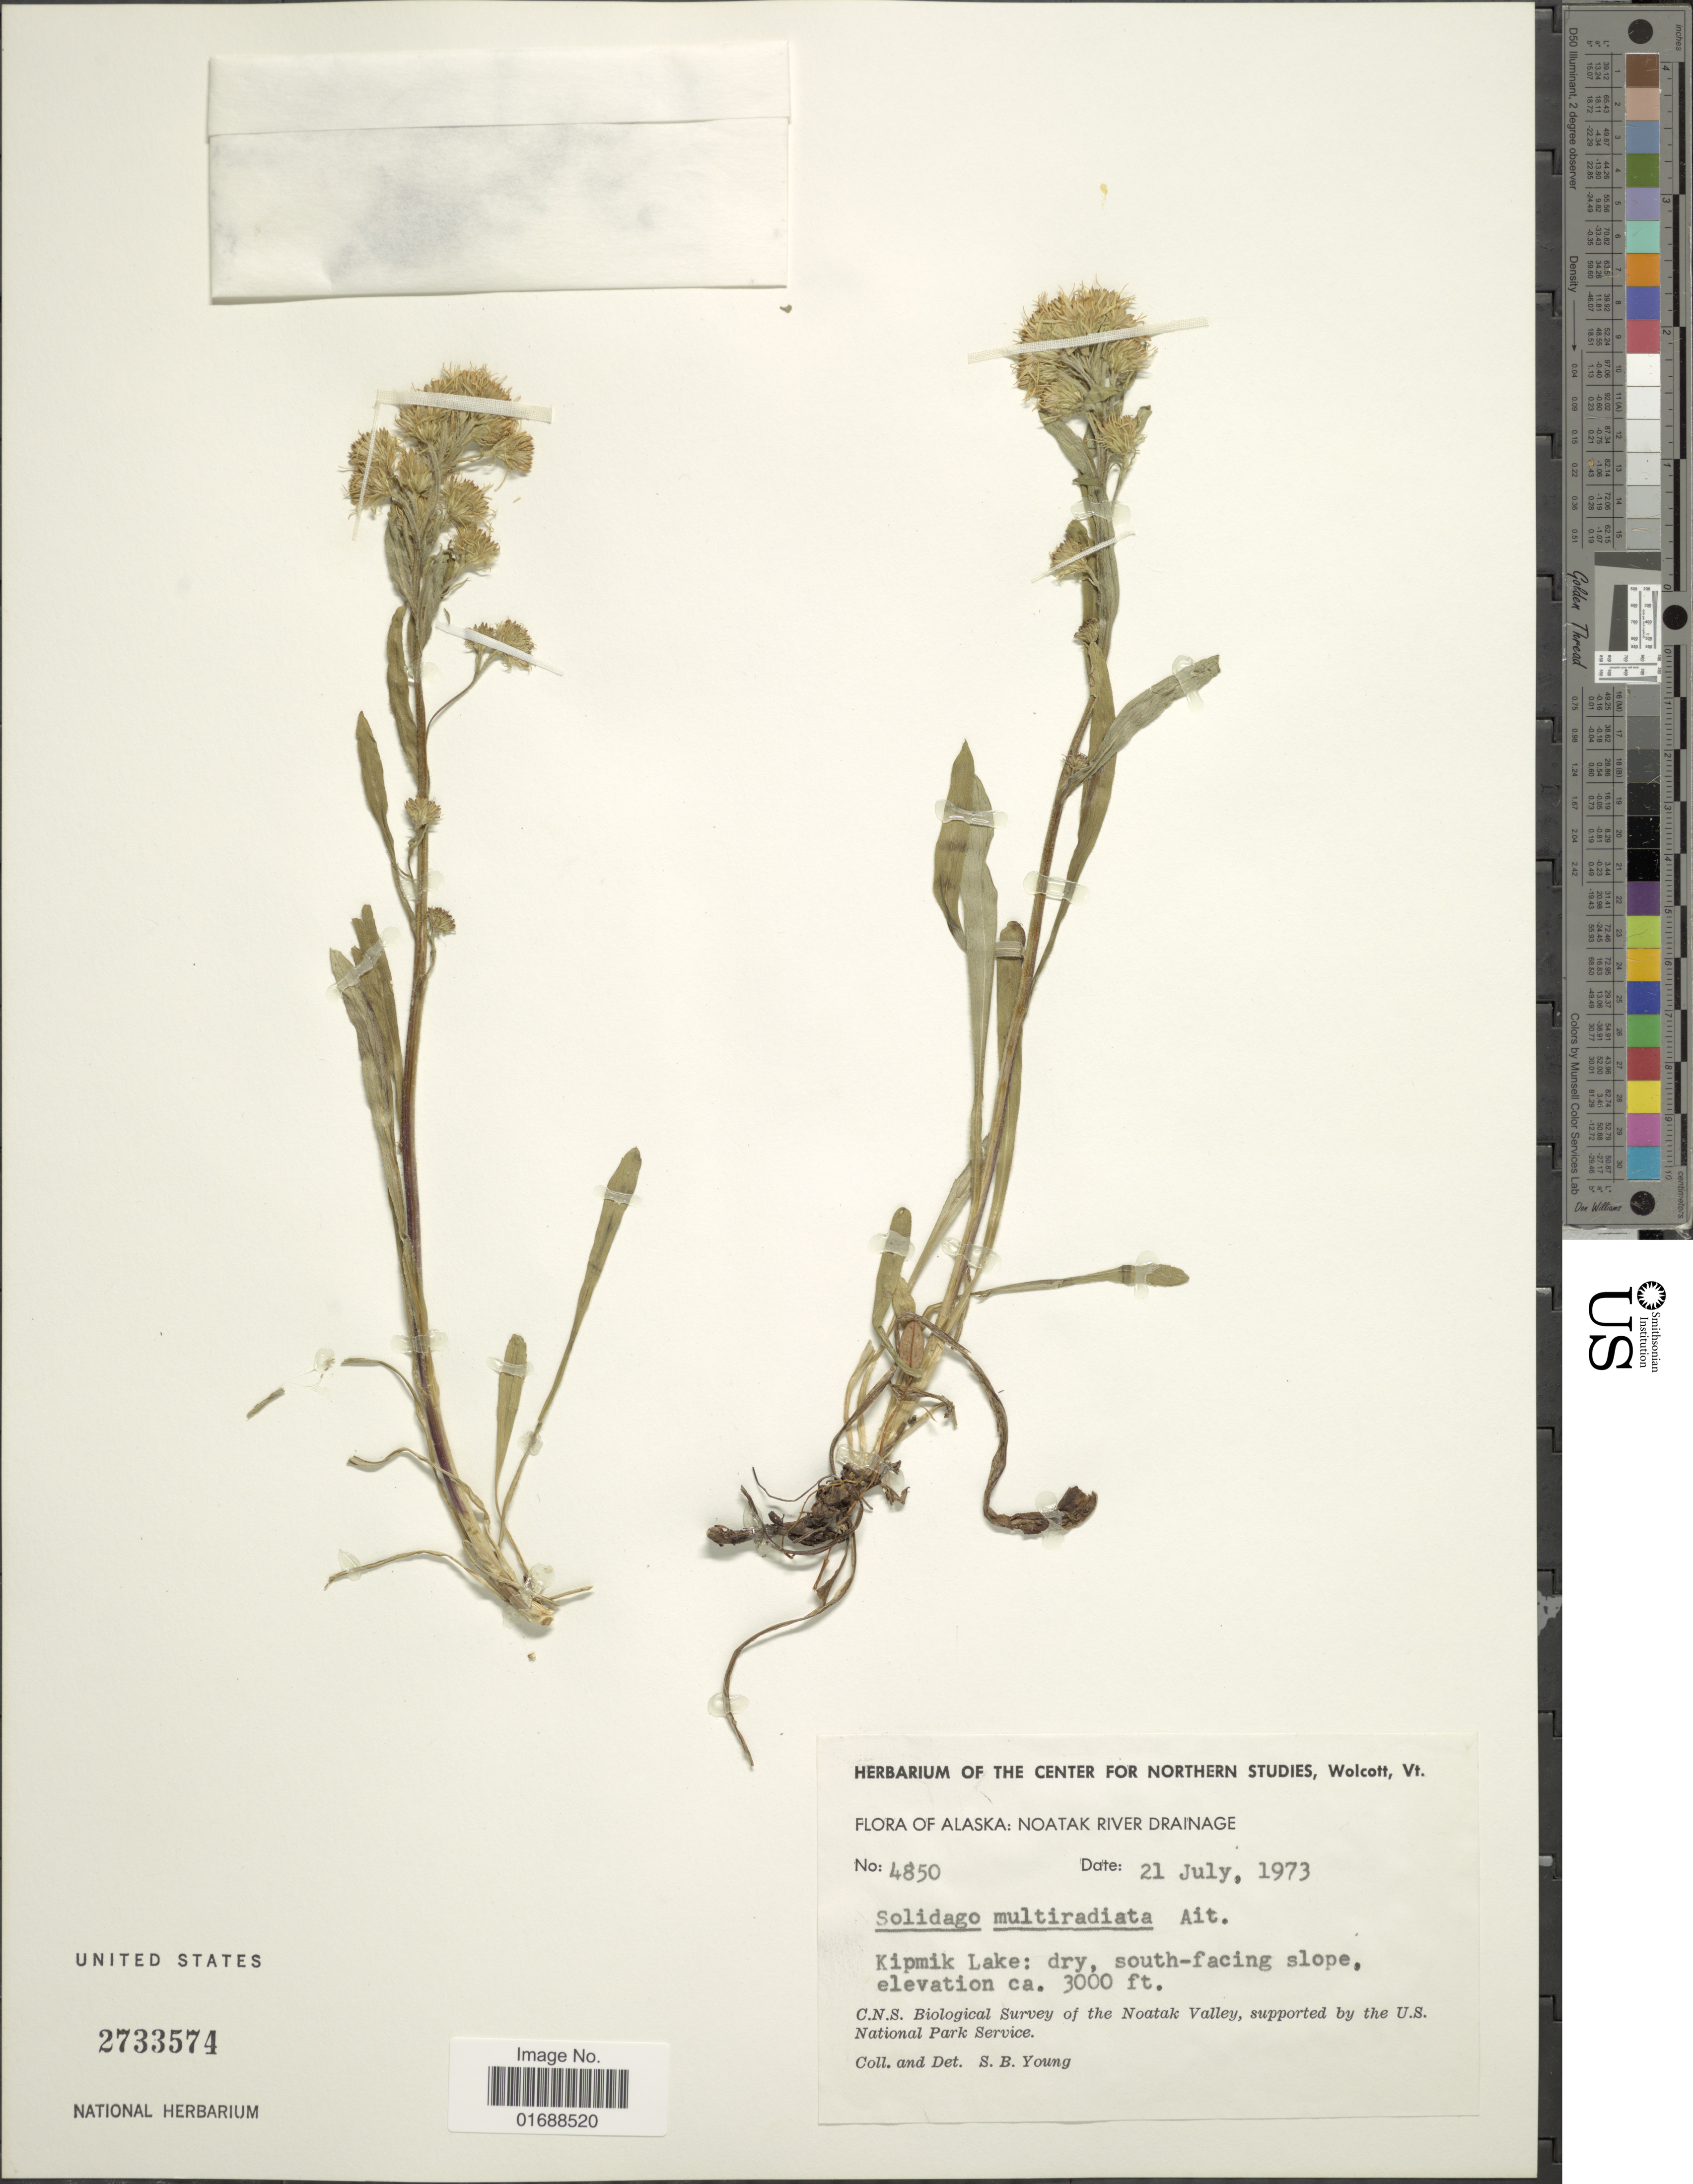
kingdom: Plantae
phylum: Tracheophyta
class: Magnoliopsida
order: Asterales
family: Asteraceae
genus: Solidago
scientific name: Solidago multiradiata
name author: Aiton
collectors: S. Young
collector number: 4850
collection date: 1973-07-21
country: United States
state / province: Alaska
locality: Noatak River Drainage, Kipmik Lake: dry, south-facing slope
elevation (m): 914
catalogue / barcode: US 2733574